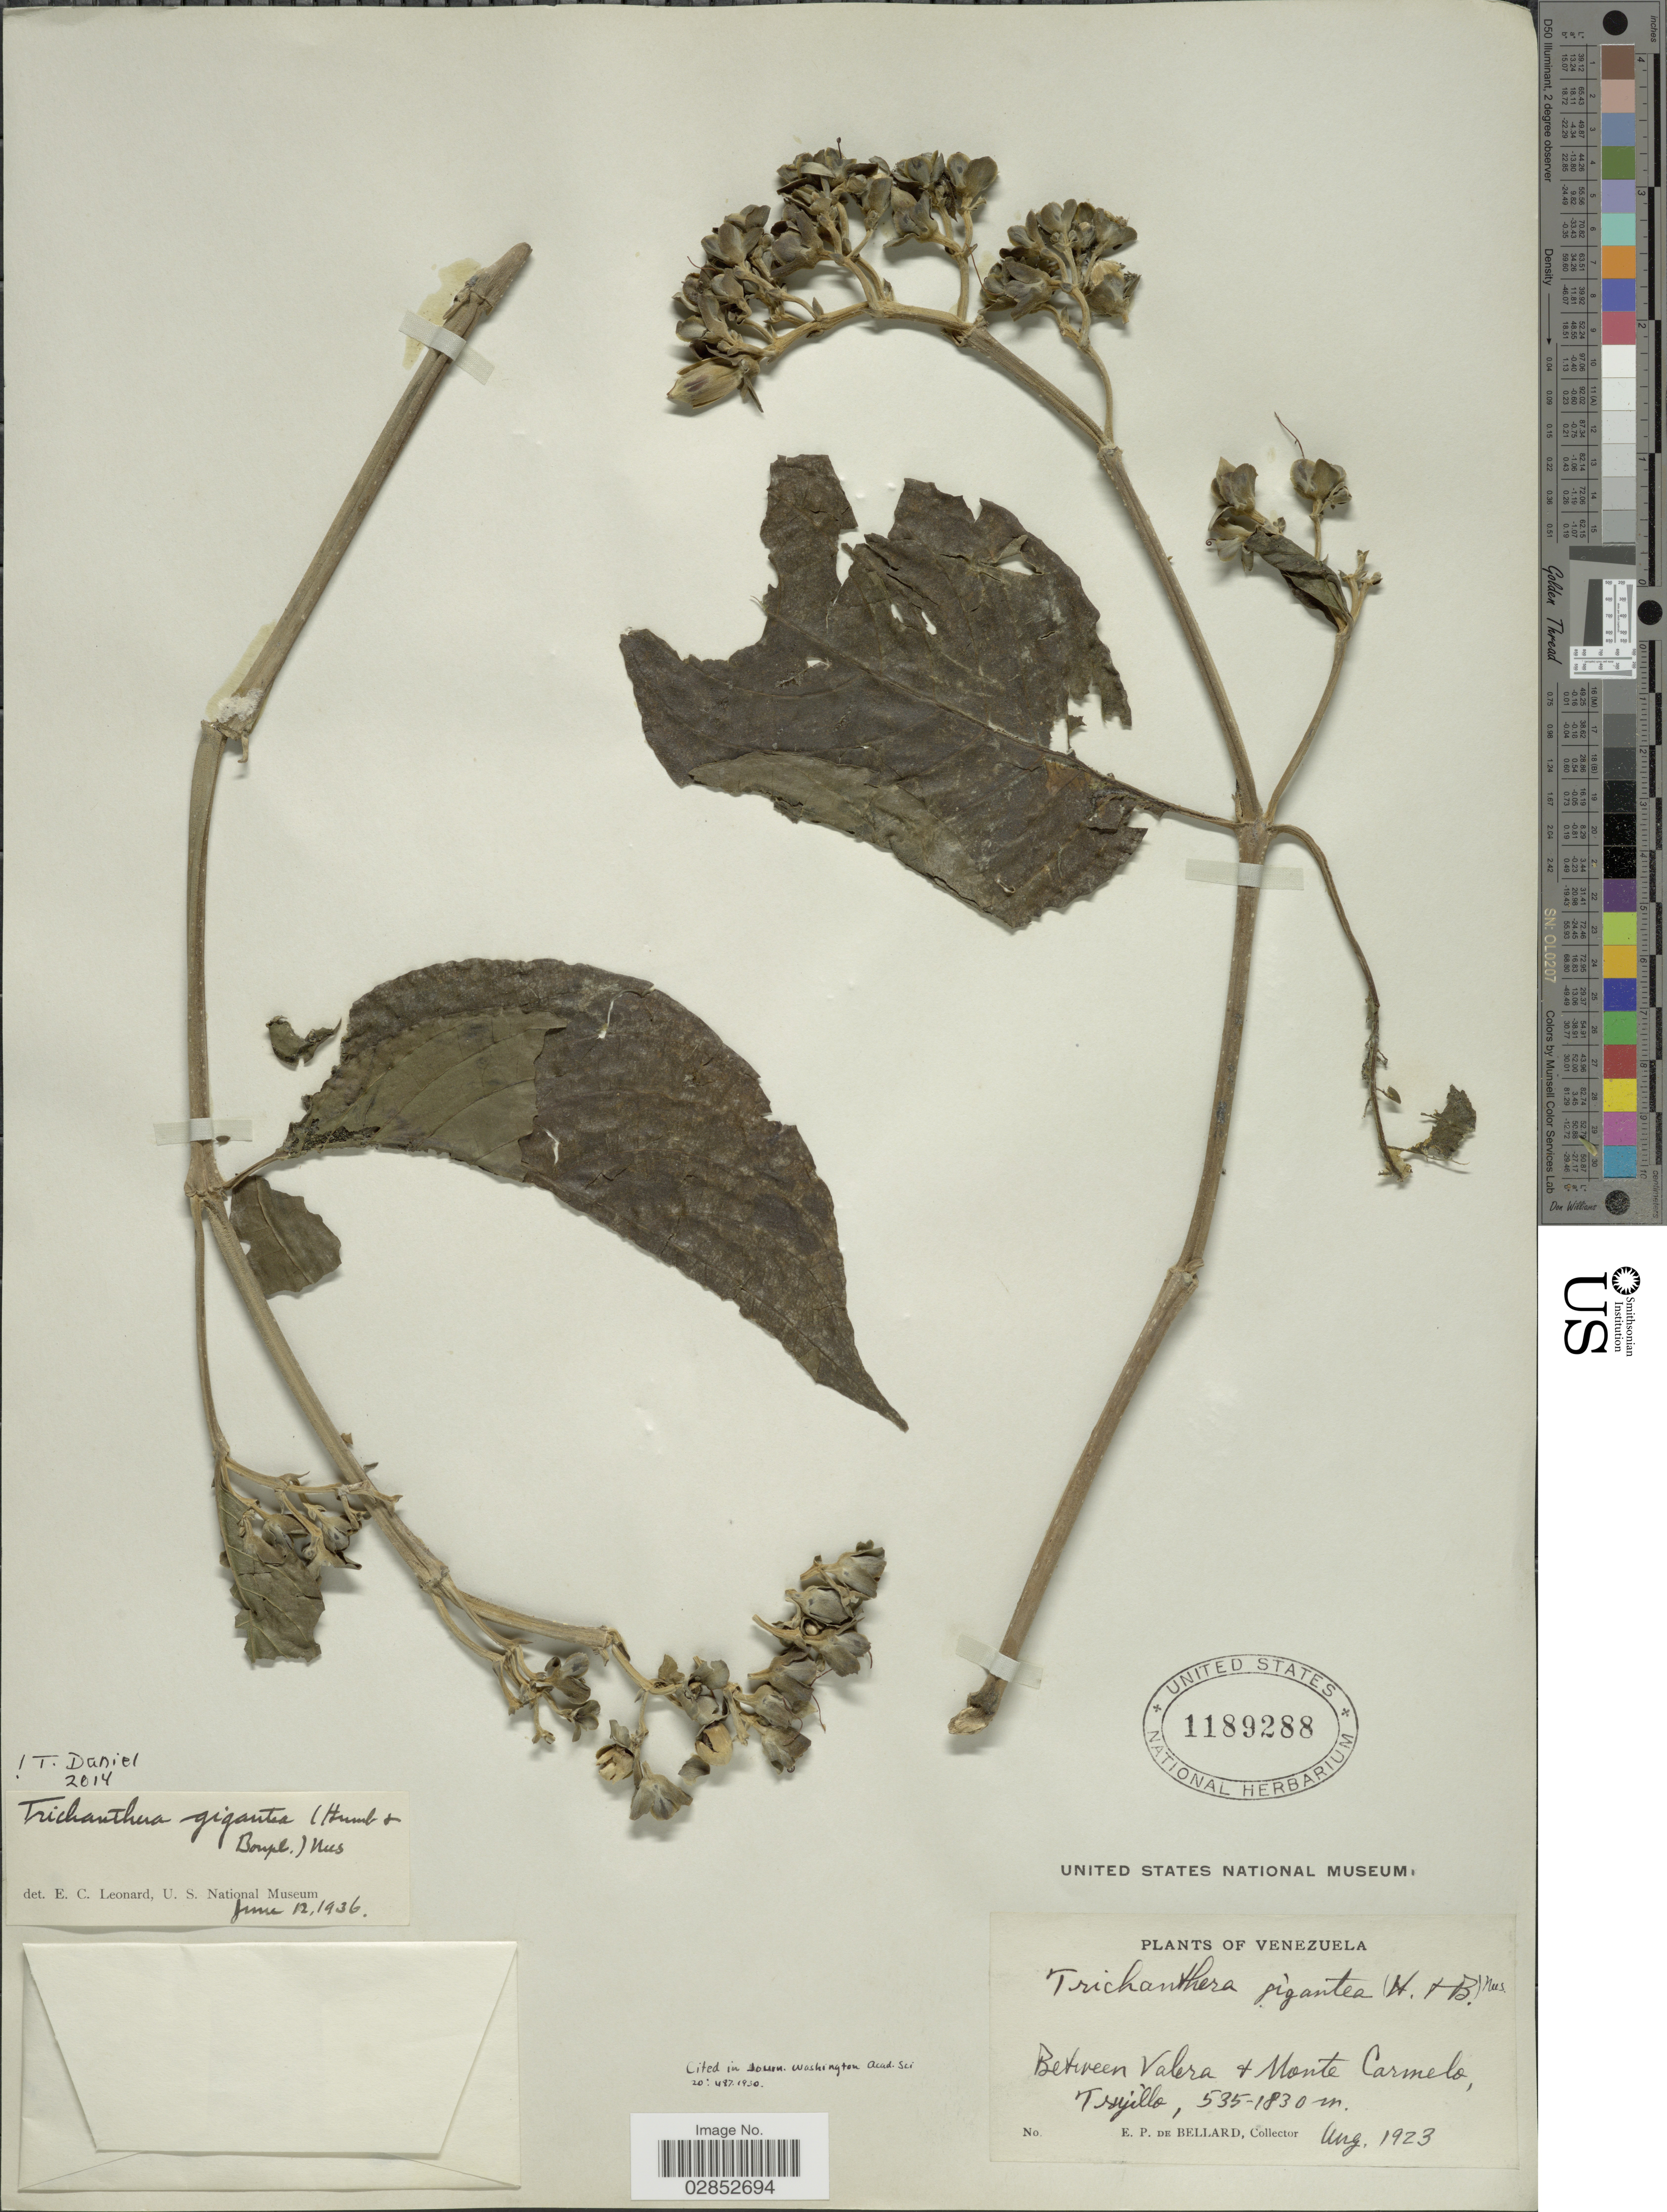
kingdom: Plantae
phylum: Tracheophyta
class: Magnoliopsida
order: Lamiales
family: Acanthaceae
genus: Trichanthera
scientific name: Trichanthera gigantea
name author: (Bonpl.) Nees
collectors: E. Bellard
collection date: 1923-08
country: Venezuela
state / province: Trujillo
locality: Between Valera & Monte Carmelo.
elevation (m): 535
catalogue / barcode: US 1189288